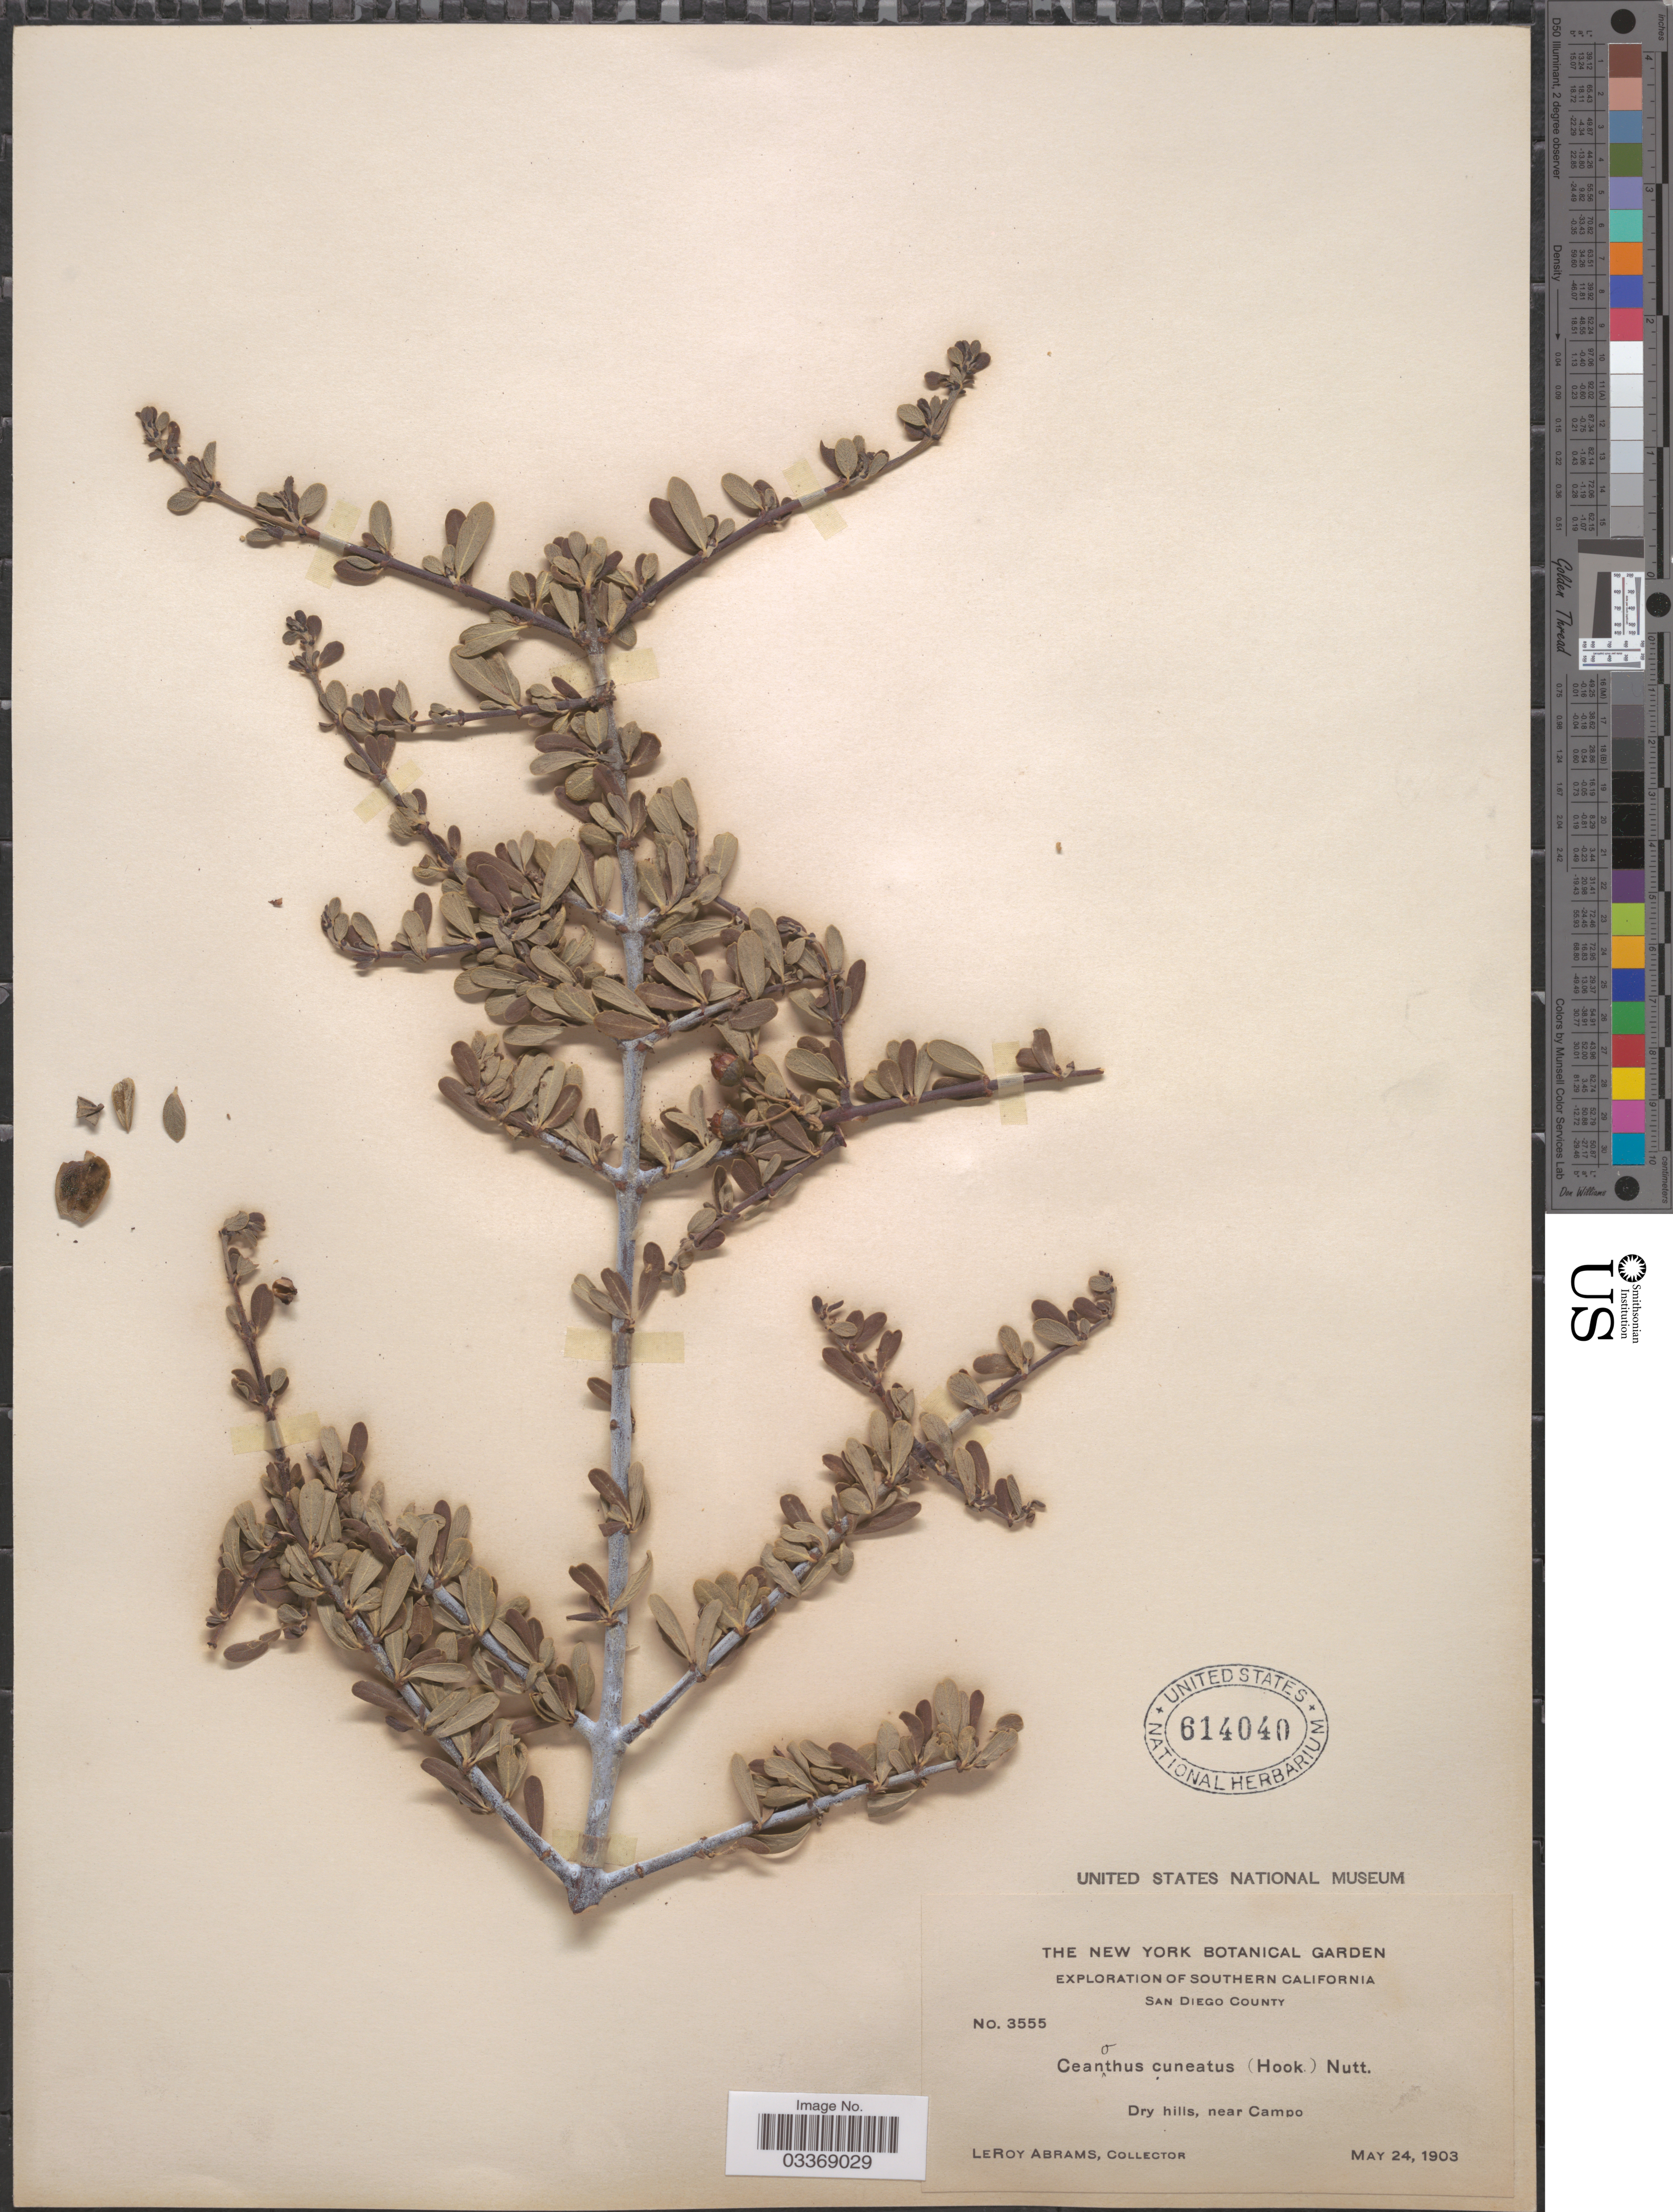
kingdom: Plantae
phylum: Tracheophyta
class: Magnoliopsida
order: Rosales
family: Rhamnaceae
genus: Ceanothus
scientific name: Ceanothus cuneatus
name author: (Hook.) Nutt.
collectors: L. Abrams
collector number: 3555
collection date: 1903-05-24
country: United States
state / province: California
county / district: San Diego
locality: Southern California. San Diego County. Dry hills, near Campo.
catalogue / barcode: US 614040